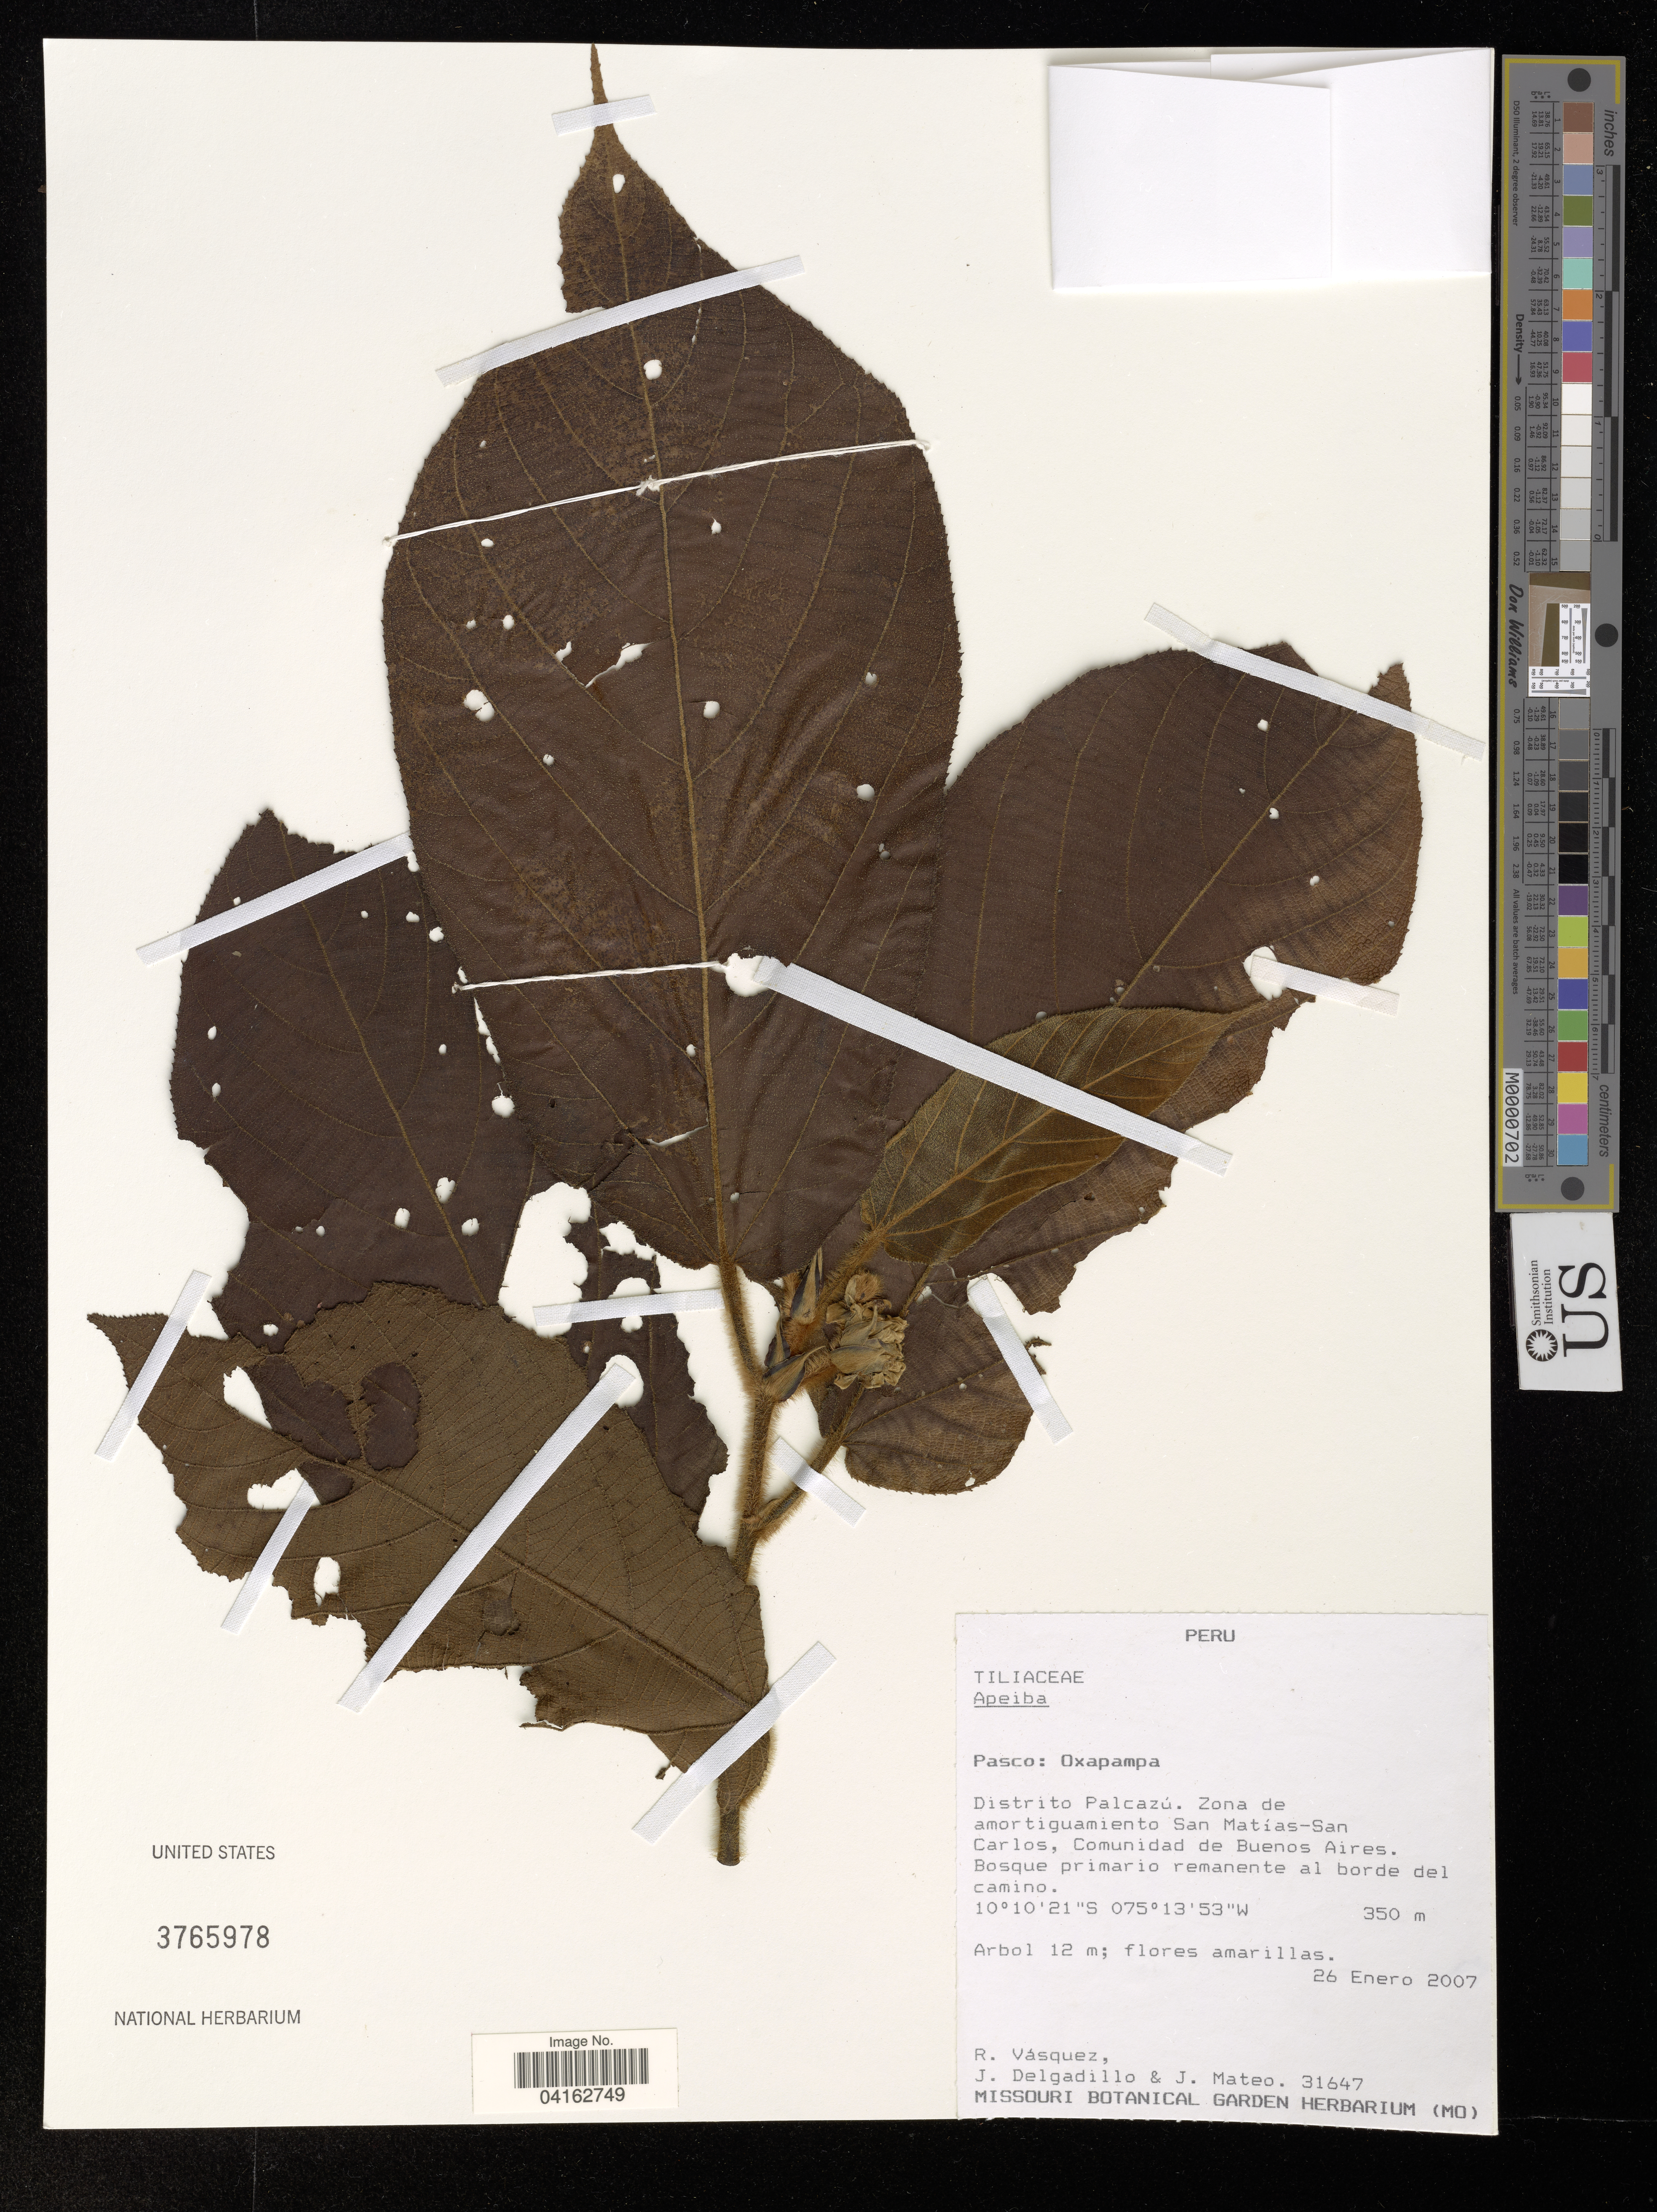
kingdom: Plantae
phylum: Tracheophyta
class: Magnoliopsida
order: Malvales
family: Malvaceae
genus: Apeiba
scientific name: Apeiba tibourbou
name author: Aubl.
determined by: Dorr, Laurence J., Curator (BOT), Smithsonian Institution - National Museum of Natural History (UNITED STATES)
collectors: R. Vásquez, J. Delgadillo & J. Mateo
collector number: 31647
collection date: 2007-01-26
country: Peru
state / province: Pasco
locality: Oxapampa. Distrito Palcazú. Zona de amortiguamiento San Matías-San Calos, Comunidad de Buenos Aires.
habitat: bosque primario remanente al borde del camino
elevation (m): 350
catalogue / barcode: US 3765978